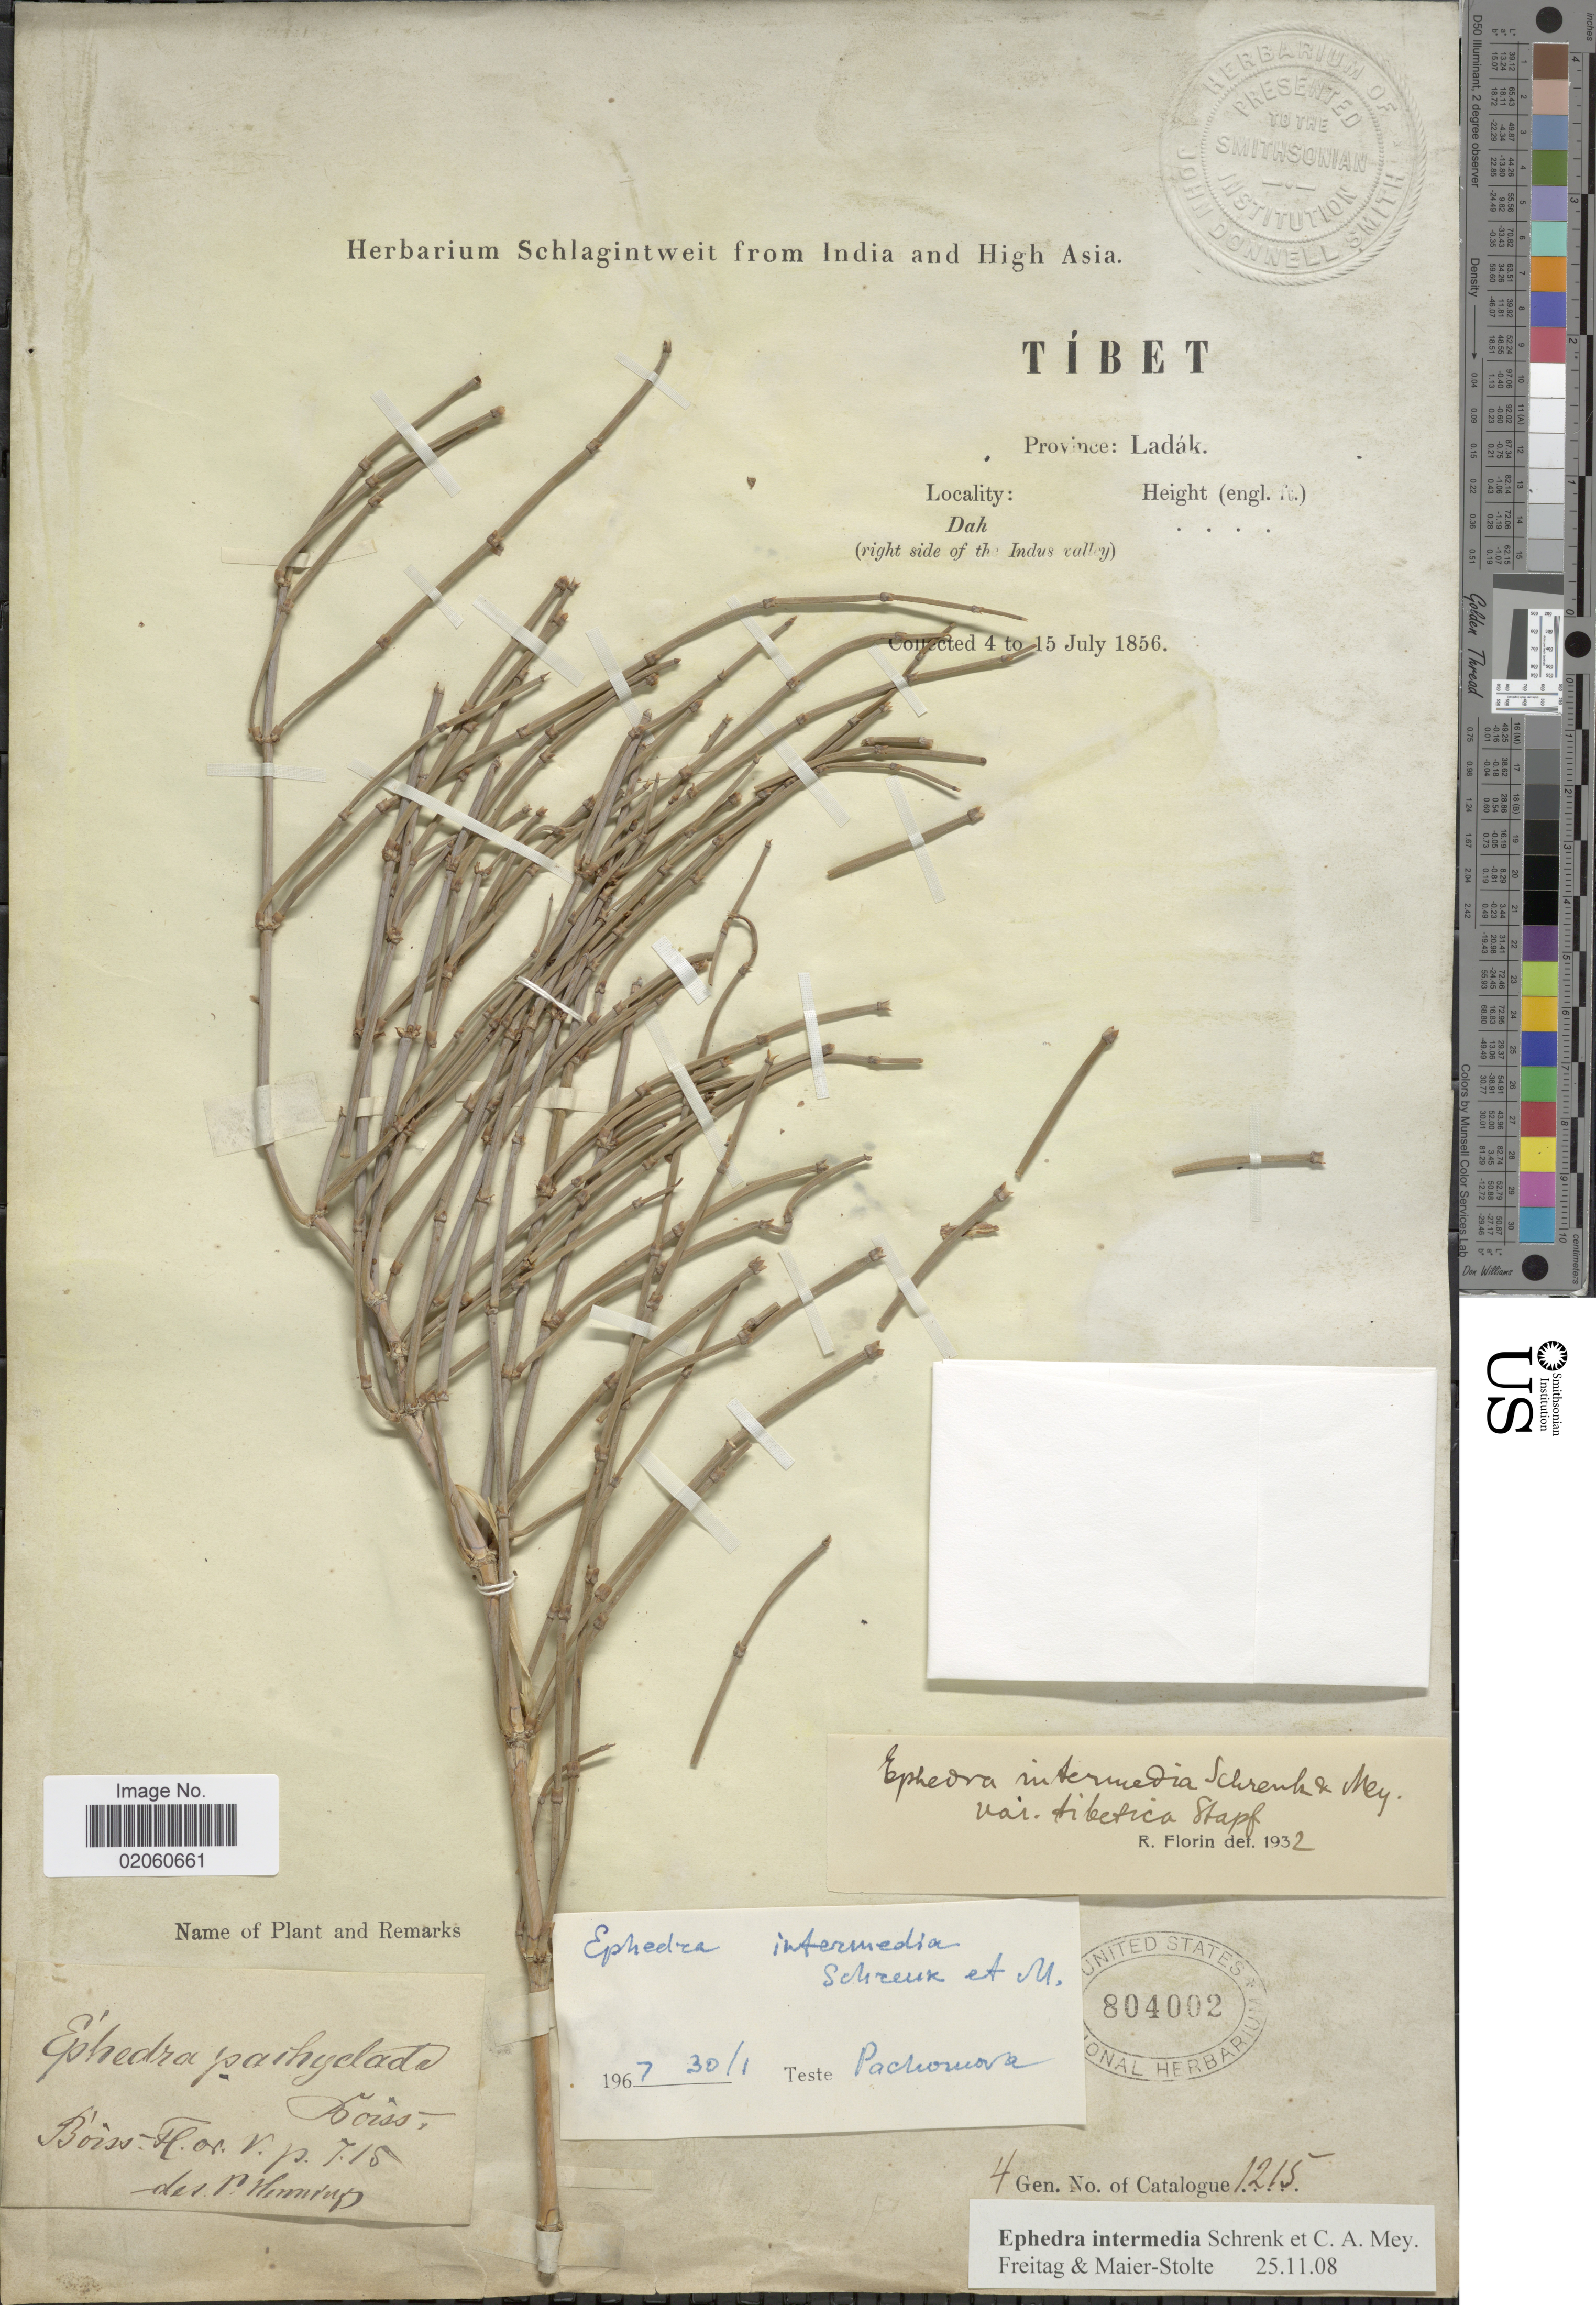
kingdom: Plantae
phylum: Tracheophyta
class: Gnetopsida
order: Ephedrales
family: Ephedraceae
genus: Ephedra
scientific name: Ephedra intermedia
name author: Schrenk ex C.A. Mey.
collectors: ex herb. Schlagintweit from India and High Asia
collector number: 4 Gen. No. of Cataolge 1215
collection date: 1856-07-04/1856-07-15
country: India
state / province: Ladakh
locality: Tibet, Province: Ladak, Dah.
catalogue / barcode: US 804002